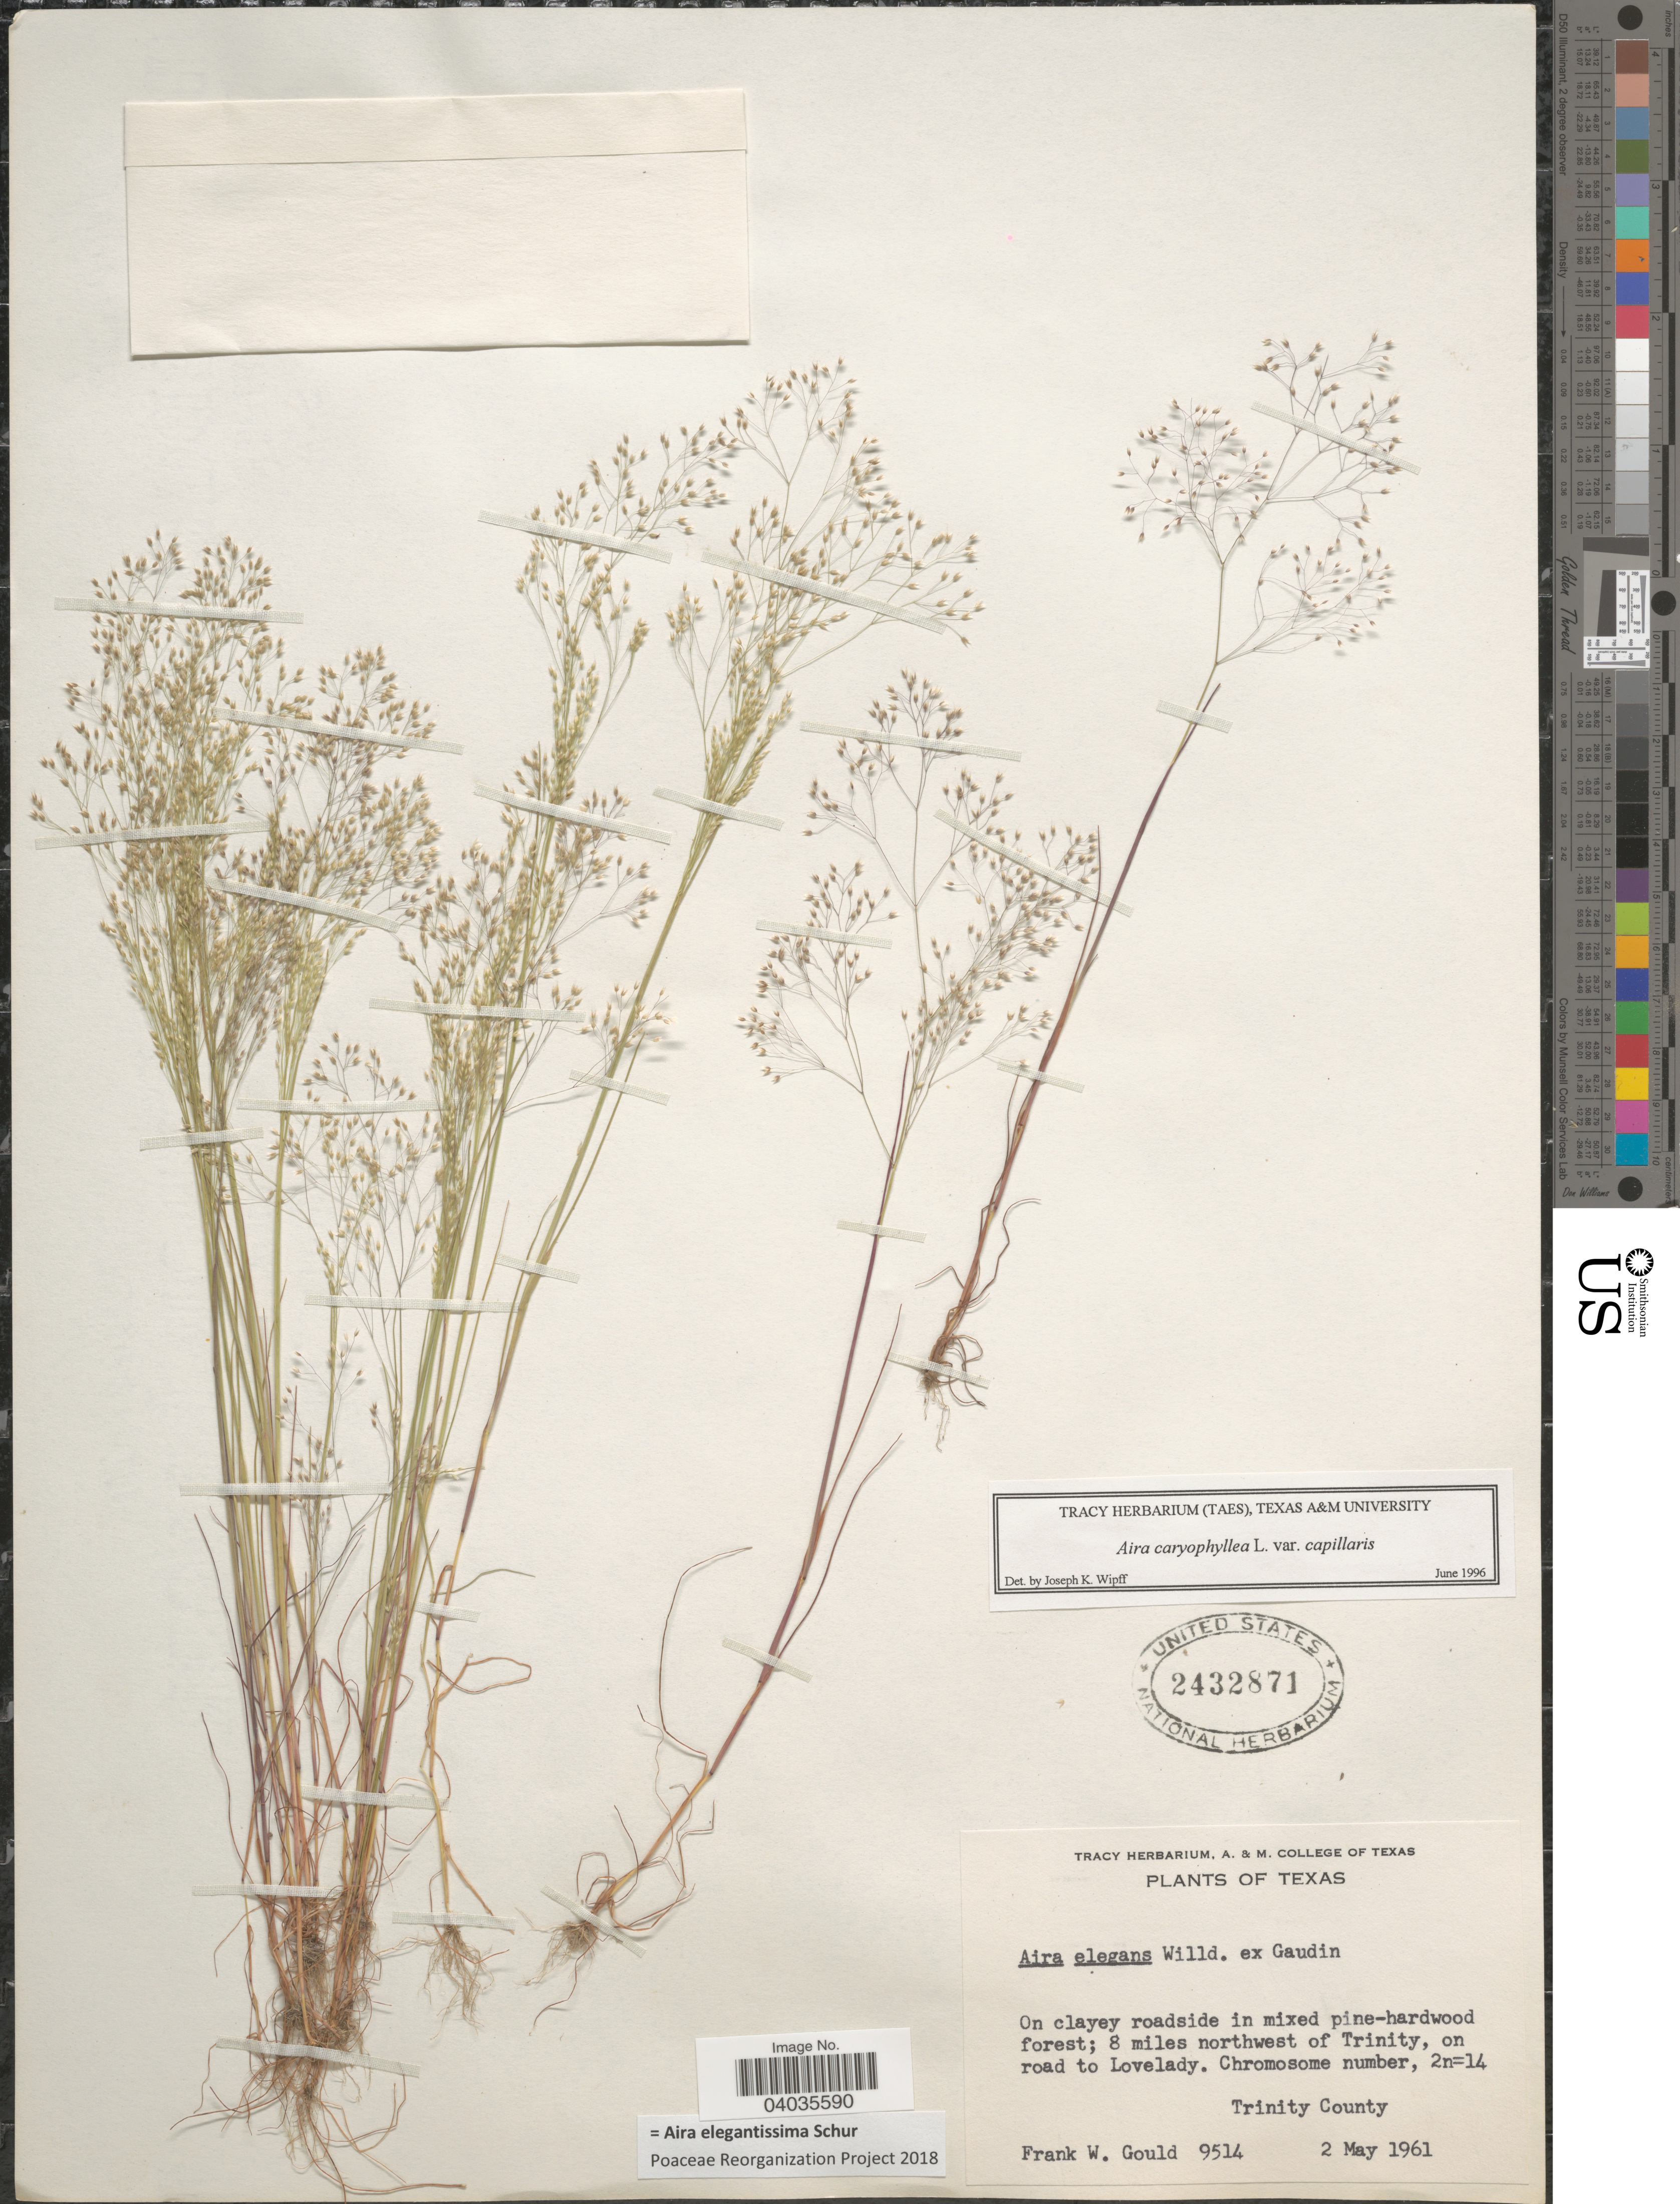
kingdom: Plantae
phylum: Tracheophyta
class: Liliopsida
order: Poales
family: Poaceae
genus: Aira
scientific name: Aira elegantissima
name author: Schur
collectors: F. W. Gould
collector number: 9514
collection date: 1961-05-02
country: United States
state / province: Texas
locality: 8 miles northwest of Trinity, on road to Lovelady. Trinity County.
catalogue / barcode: US 2432871